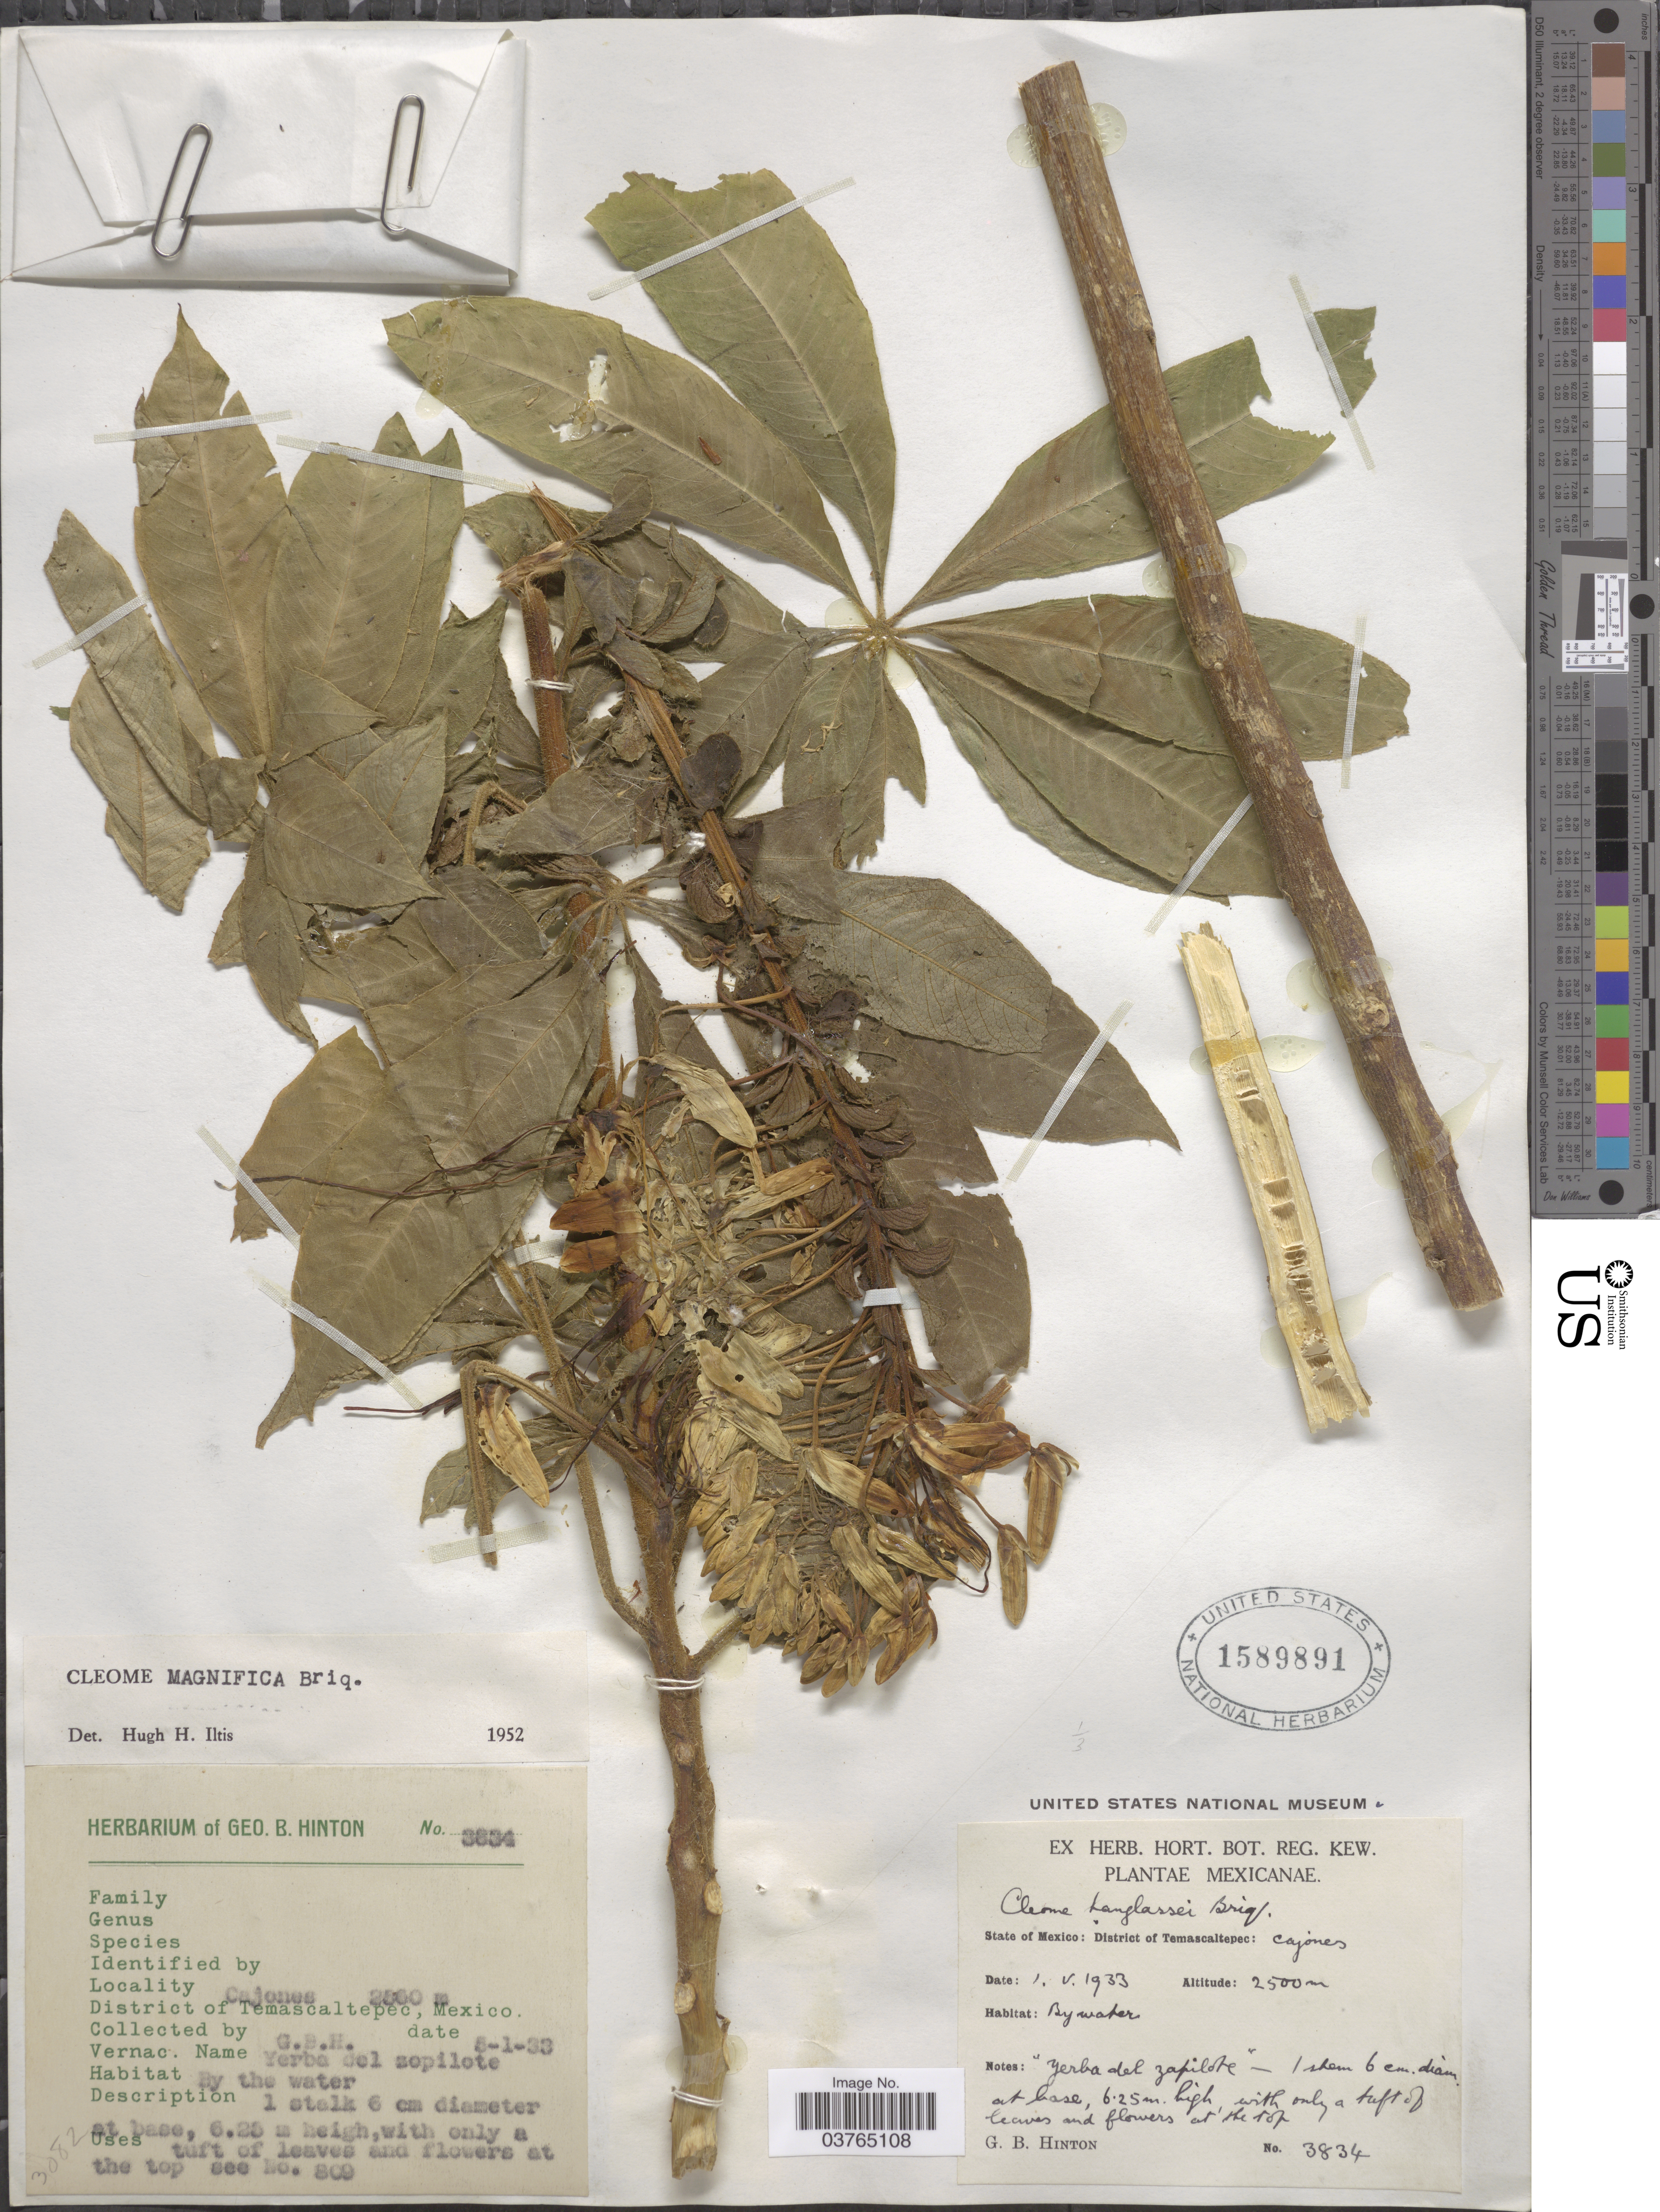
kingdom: Plantae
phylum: Tracheophyta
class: Magnoliopsida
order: Brassicales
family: Cleomaceae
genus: Andinocleome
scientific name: Andinocleome magnifica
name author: (Briq.) Iltis & Cochrane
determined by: Strong, M. T., (US), Smithsonian Institution - National Museum of Natural History (UNITED STATES)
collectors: G. B. Hinton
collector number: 3834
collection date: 1933-05-01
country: Mexico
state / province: México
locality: Cajones. District of Temascaltepec.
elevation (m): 2500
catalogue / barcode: US 1589891